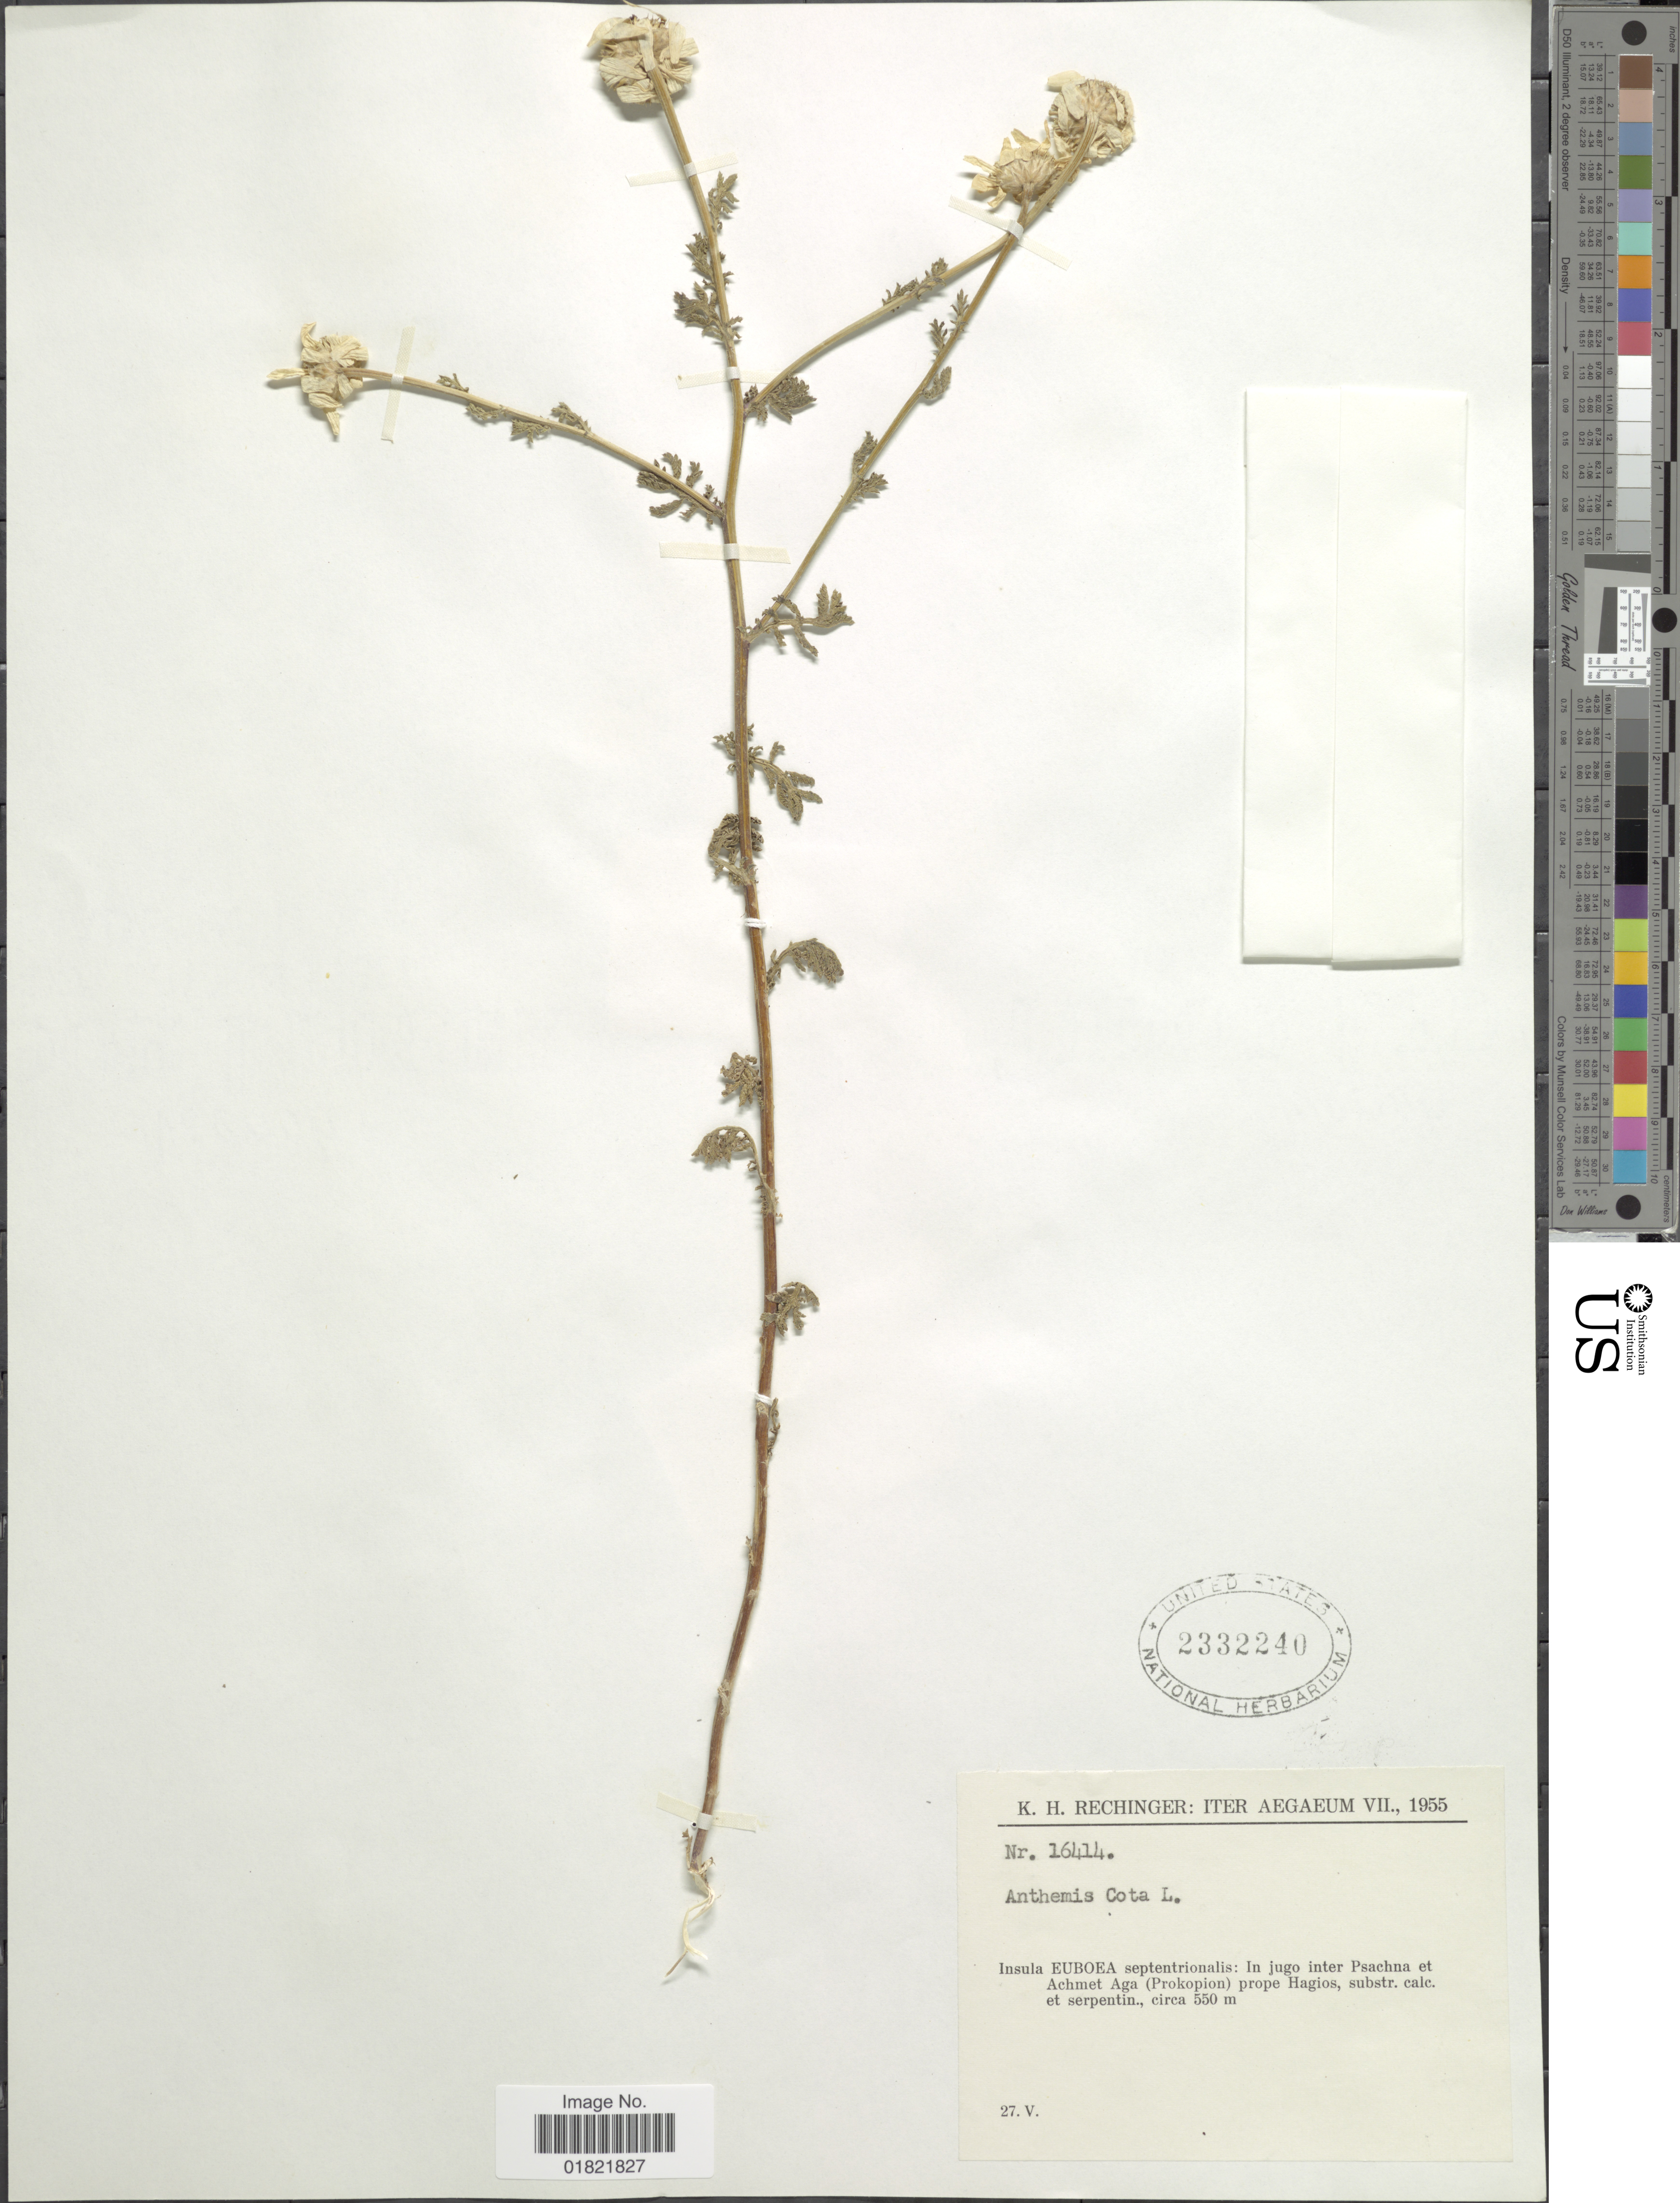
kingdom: Plantae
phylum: Tracheophyta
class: Magnoliopsida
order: Asterales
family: Asteraceae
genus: Anthemis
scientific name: Anthemis cota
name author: L.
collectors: K. H. Rechinger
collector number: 16414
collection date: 1955-05-27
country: Greece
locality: Insula Euboea septentrionalis: In jugo inter Psachna et Achmet Aga (Prokopion) prope Hagios, substr. calc. et serpentin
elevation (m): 550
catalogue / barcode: US 2332240